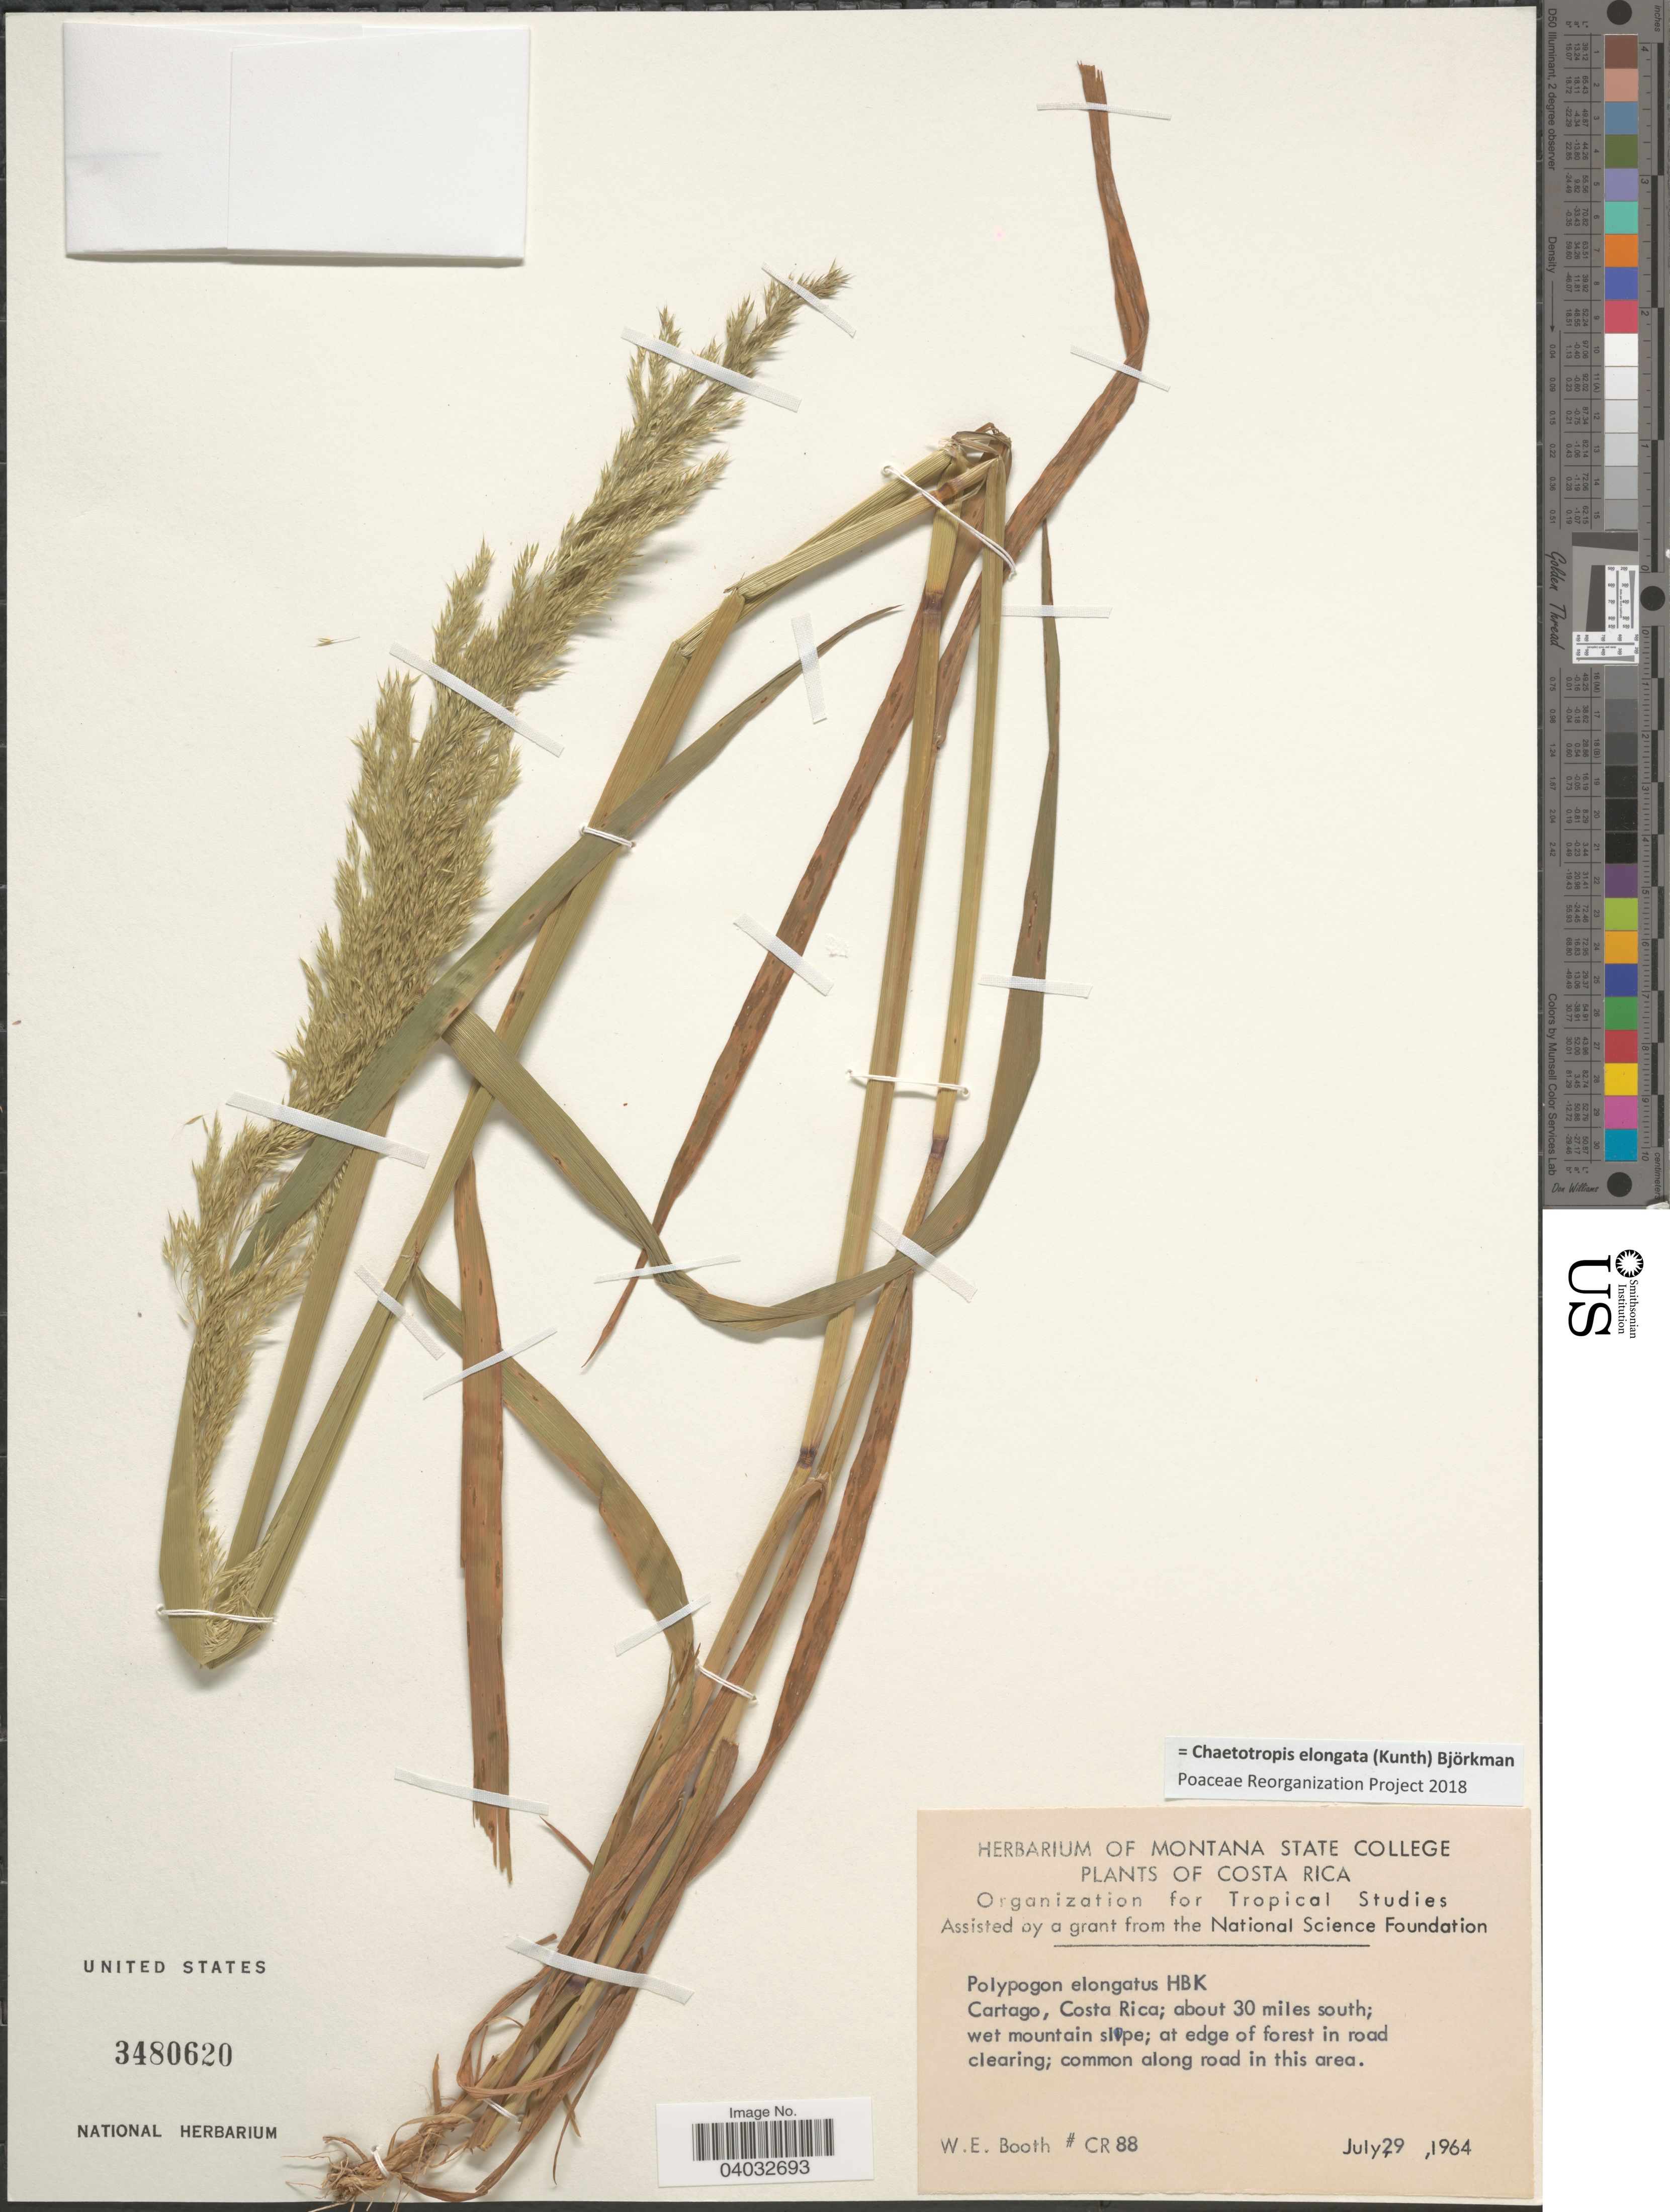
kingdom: Plantae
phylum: Tracheophyta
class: Liliopsida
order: Poales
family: Poaceae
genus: Chaetotropis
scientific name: Chaetotropis elongata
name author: (Kunth) Björkman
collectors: W. Booth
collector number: CR88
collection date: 1964-07-29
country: Costa Rica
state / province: Cartago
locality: About 30 miles south; wet mountain slope; at edge of forest in road clearing; common along road in this area.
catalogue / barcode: US 3480620